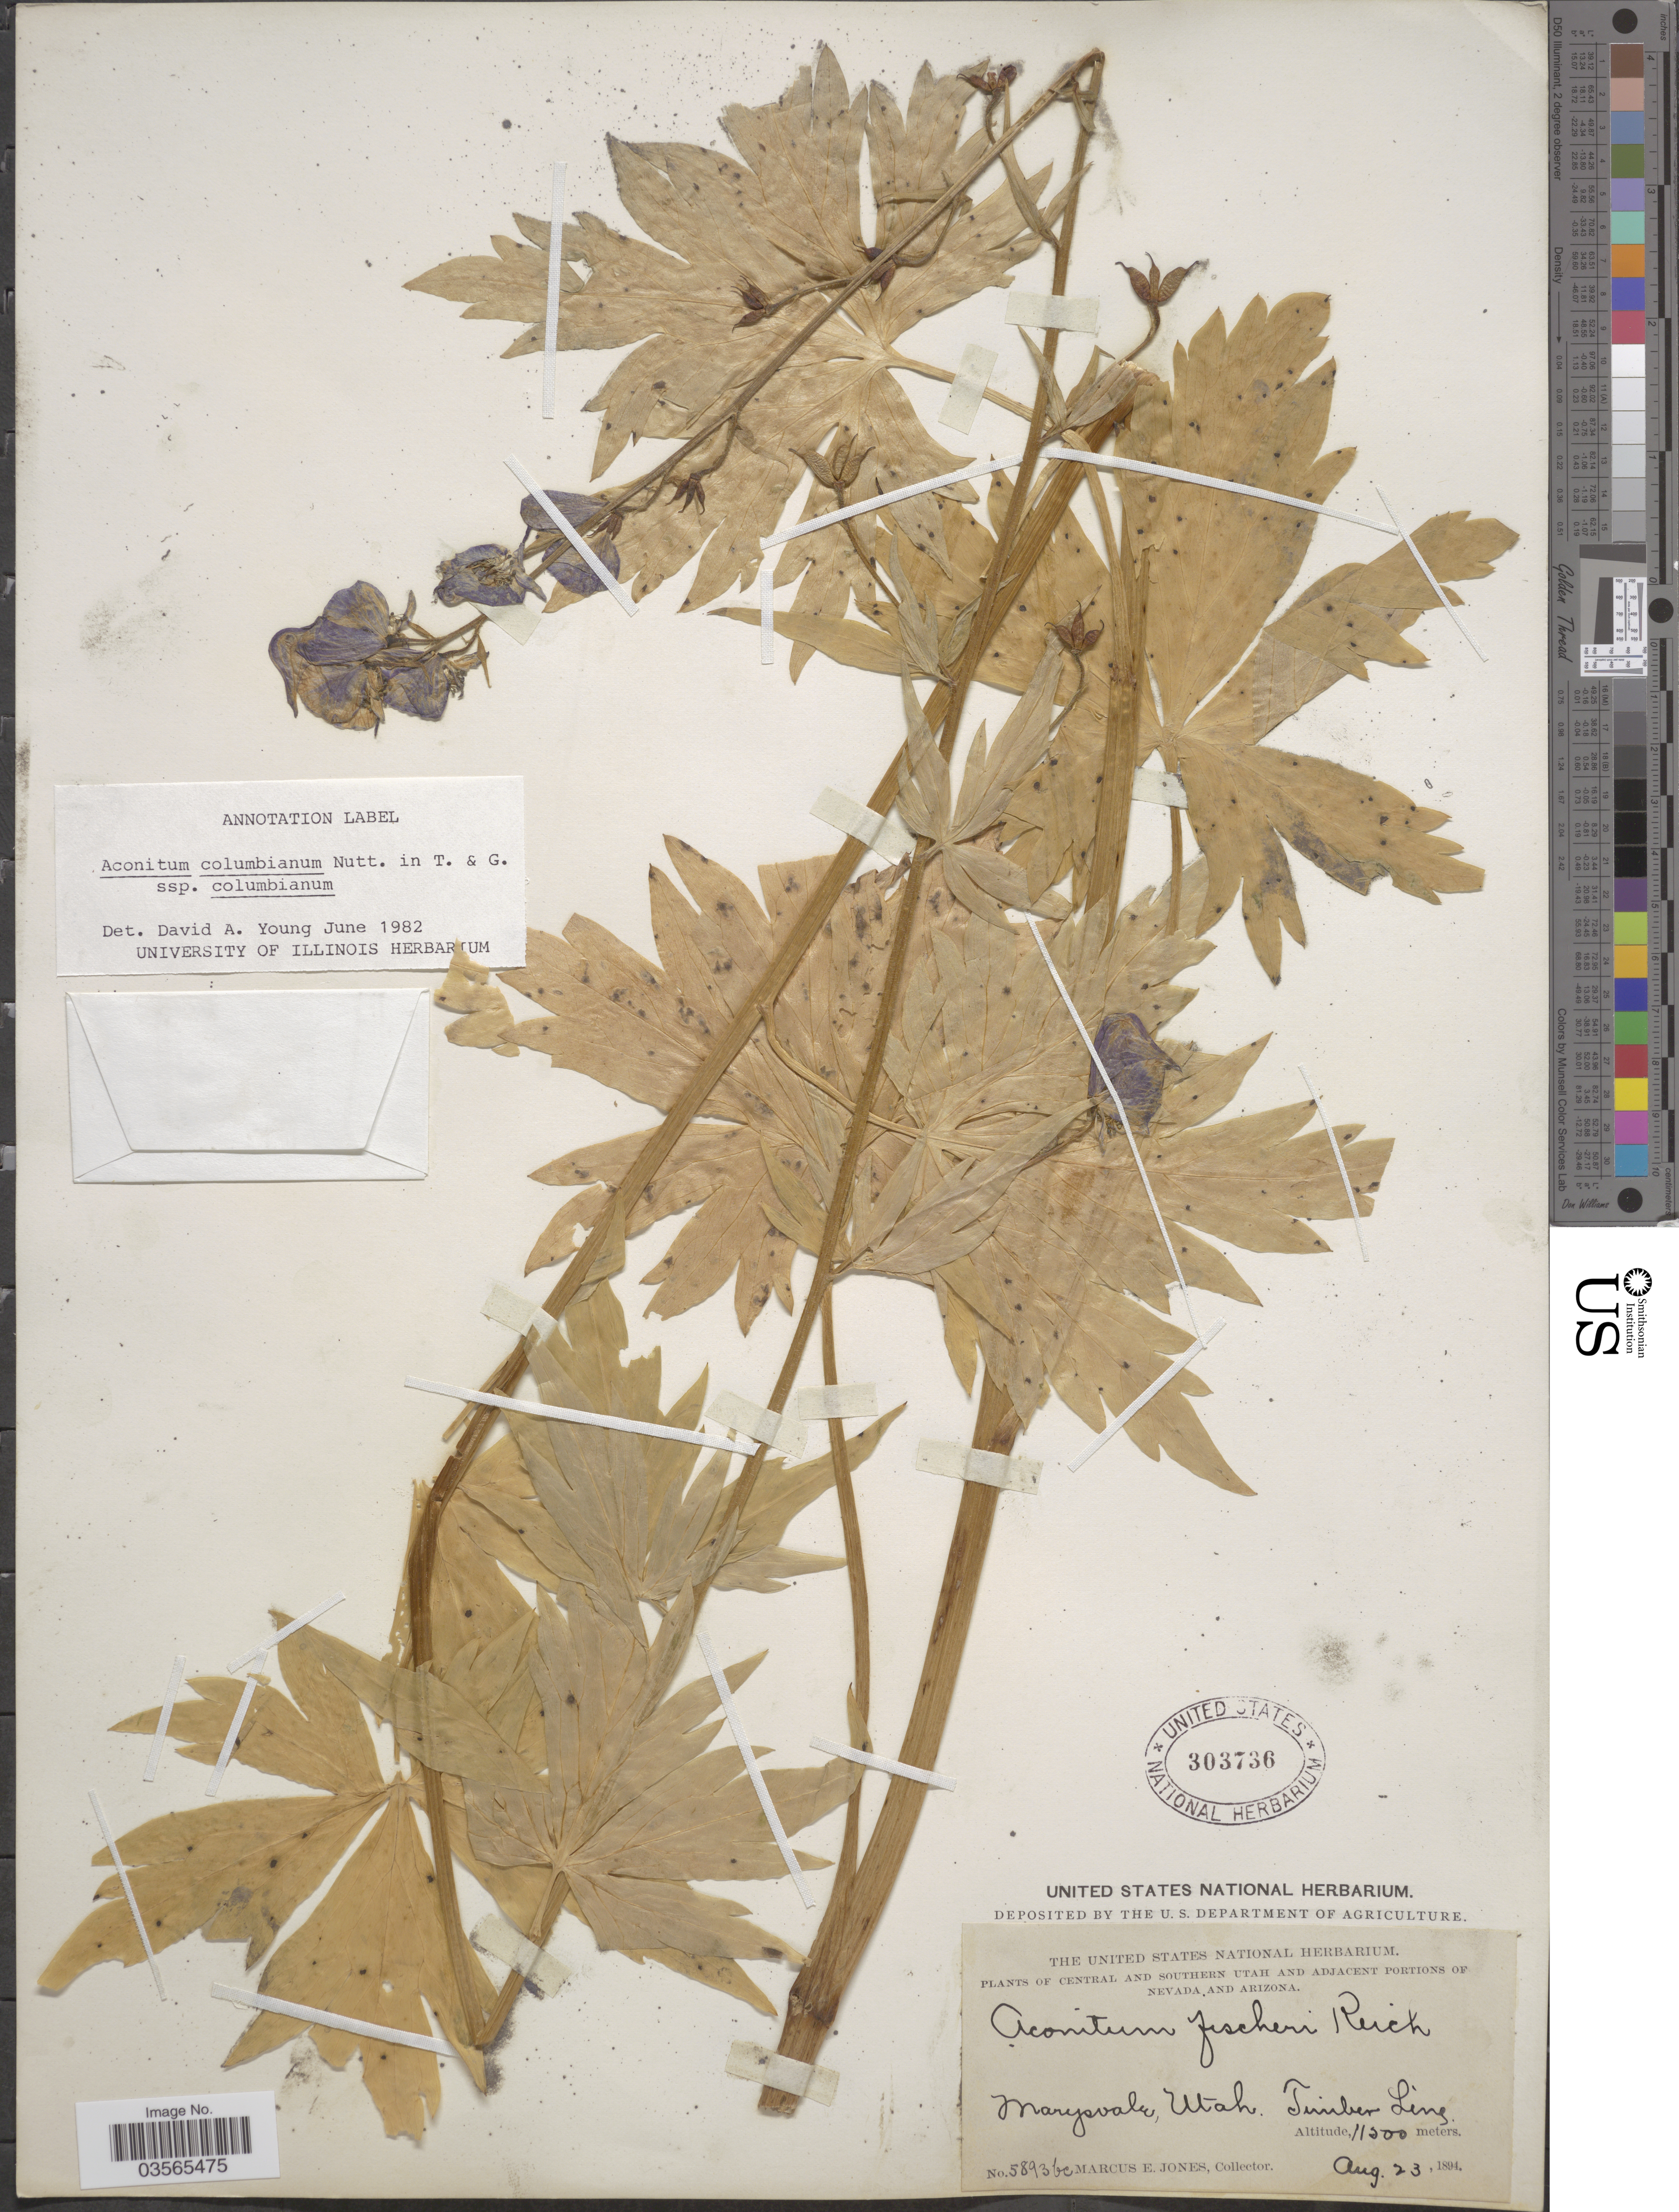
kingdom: Plantae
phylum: Tracheophyta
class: Magnoliopsida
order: Ranunculales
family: Ranunculaceae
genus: Aconitum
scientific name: Aconitum columbianum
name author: Nutt.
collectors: M. E. Jones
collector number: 5893bc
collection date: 1894-08-23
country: United States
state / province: Utah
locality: Central and Southern Utah. Marysvale. Timber Line.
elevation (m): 11500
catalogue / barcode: US 303736